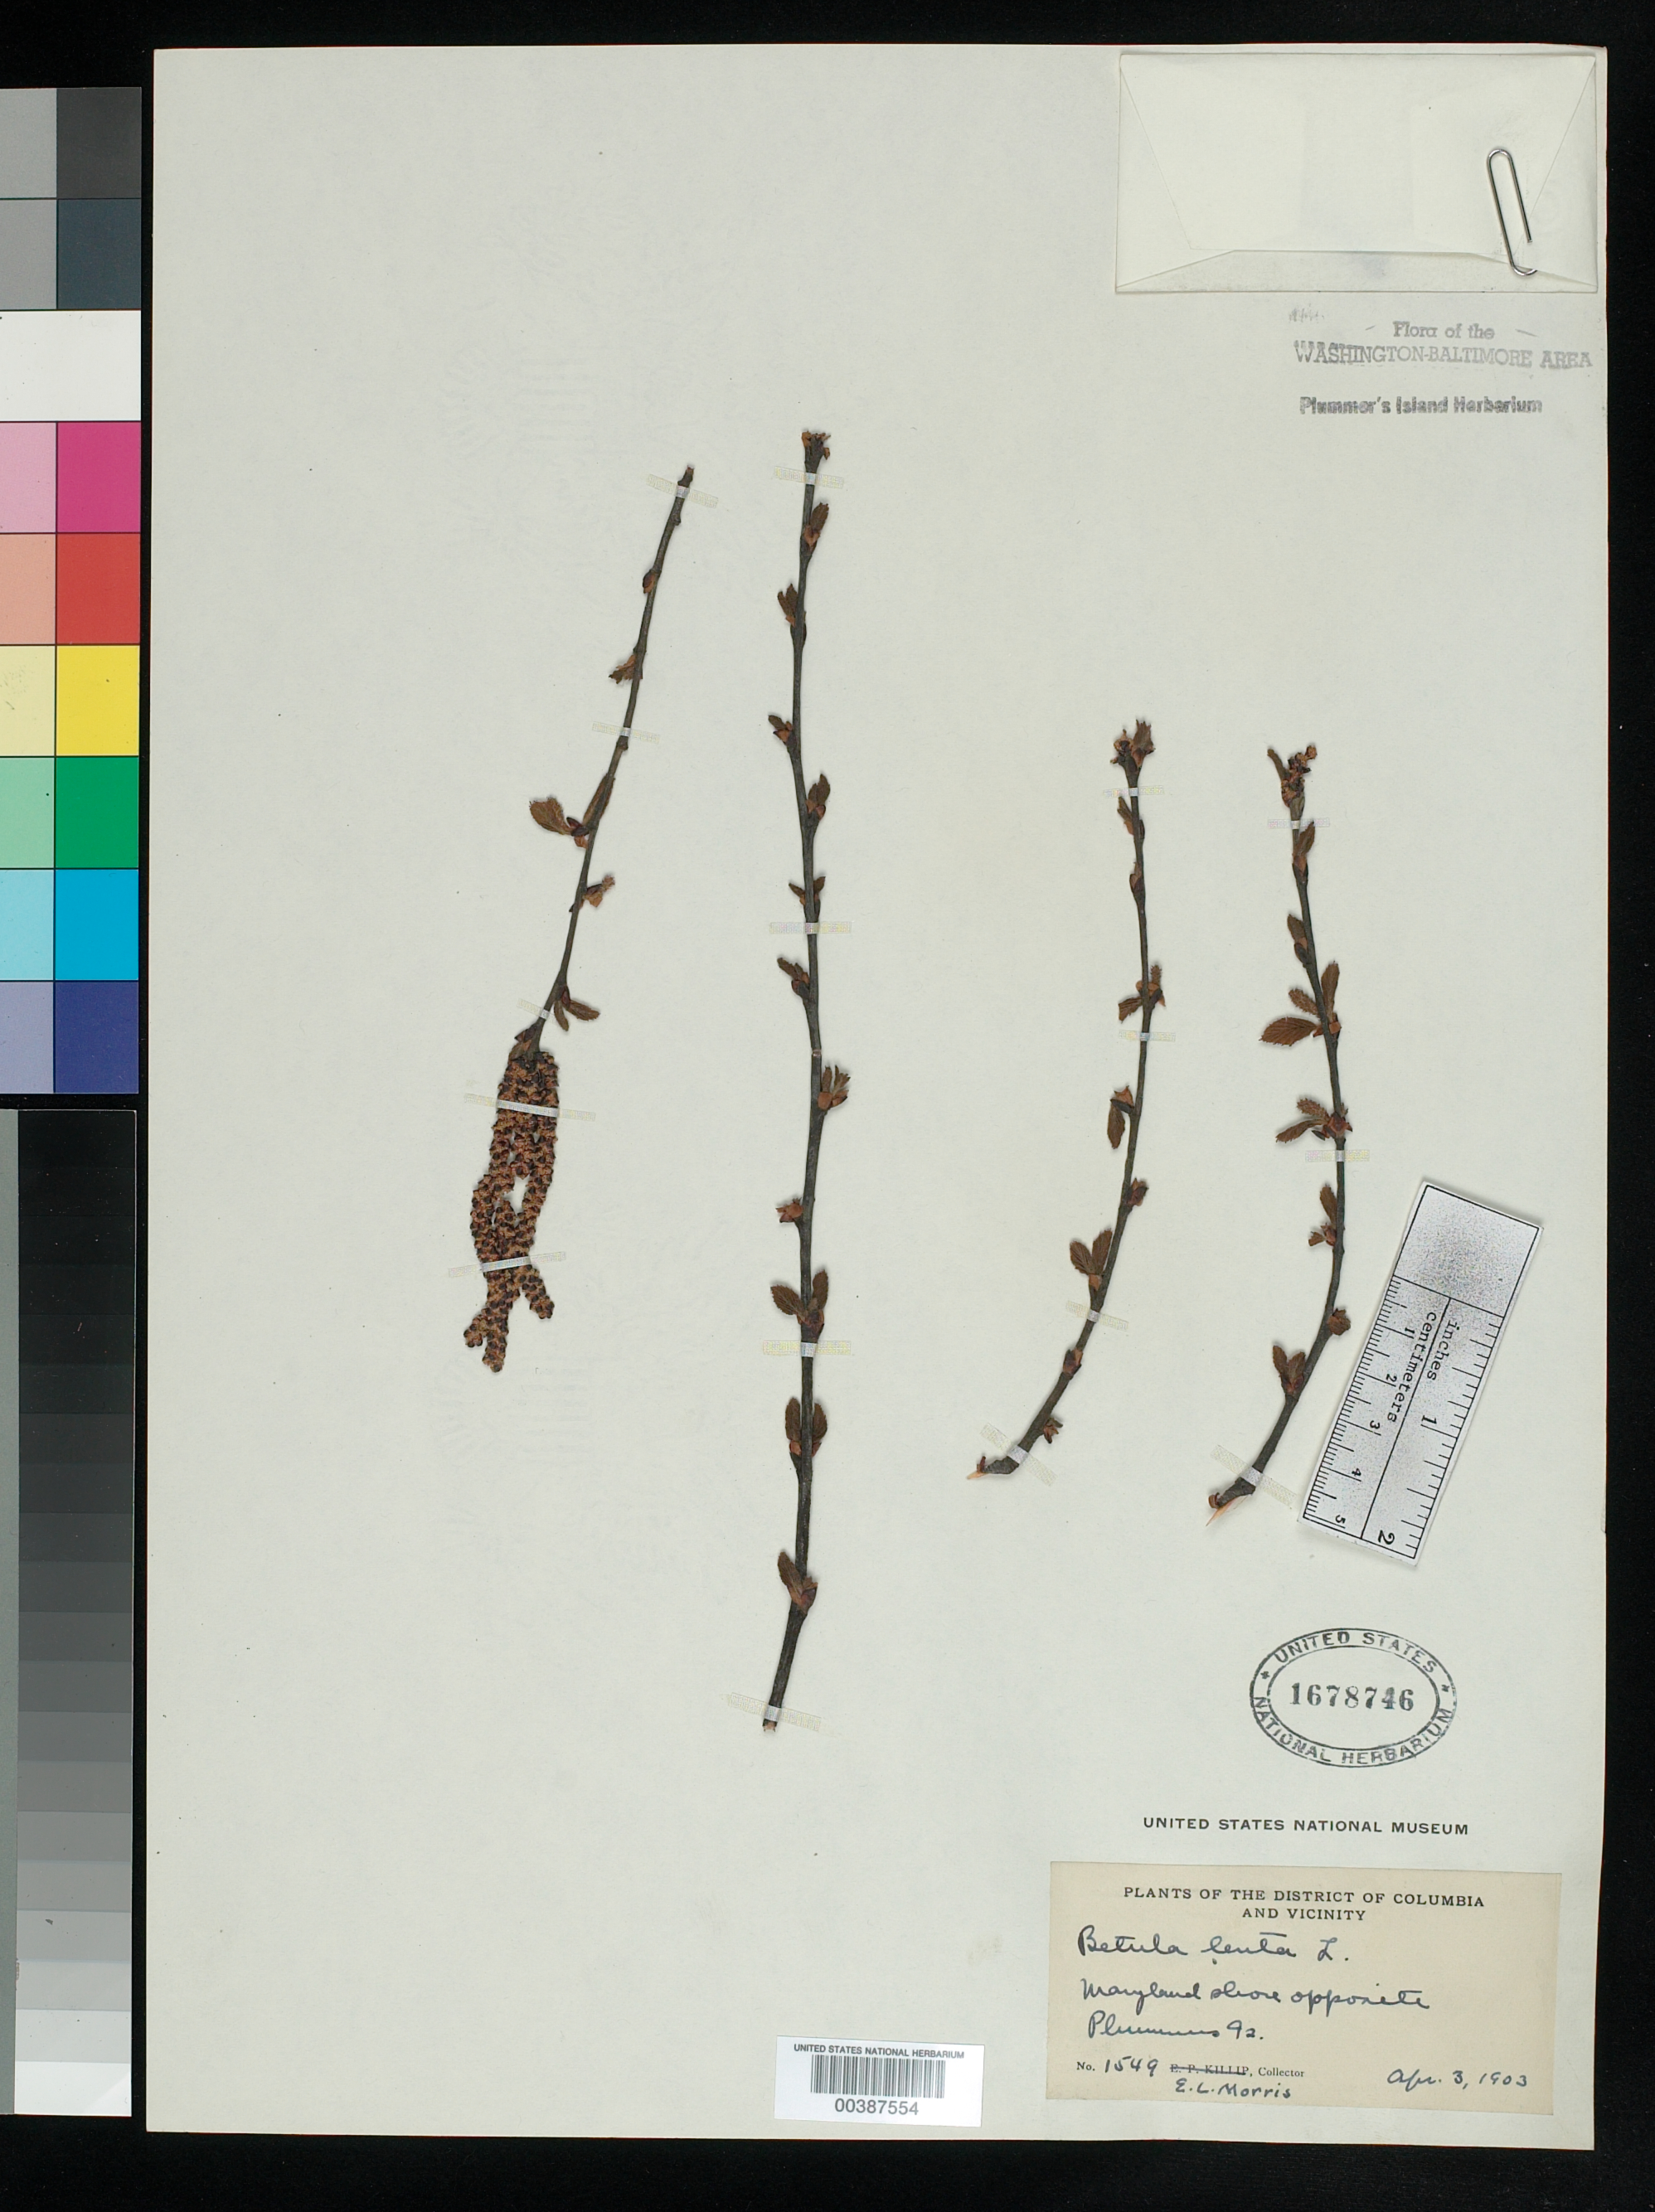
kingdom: Plantae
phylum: Tracheophyta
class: Magnoliopsida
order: Fagales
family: Betulaceae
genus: Betula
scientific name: Betula nigra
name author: L.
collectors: E. L. Morris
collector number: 1549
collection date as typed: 03 Apr 1903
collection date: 1903-04-03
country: United States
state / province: Maryland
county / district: Montgomery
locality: opposite Plummers Island C. & O. Canal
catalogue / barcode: US 1678746